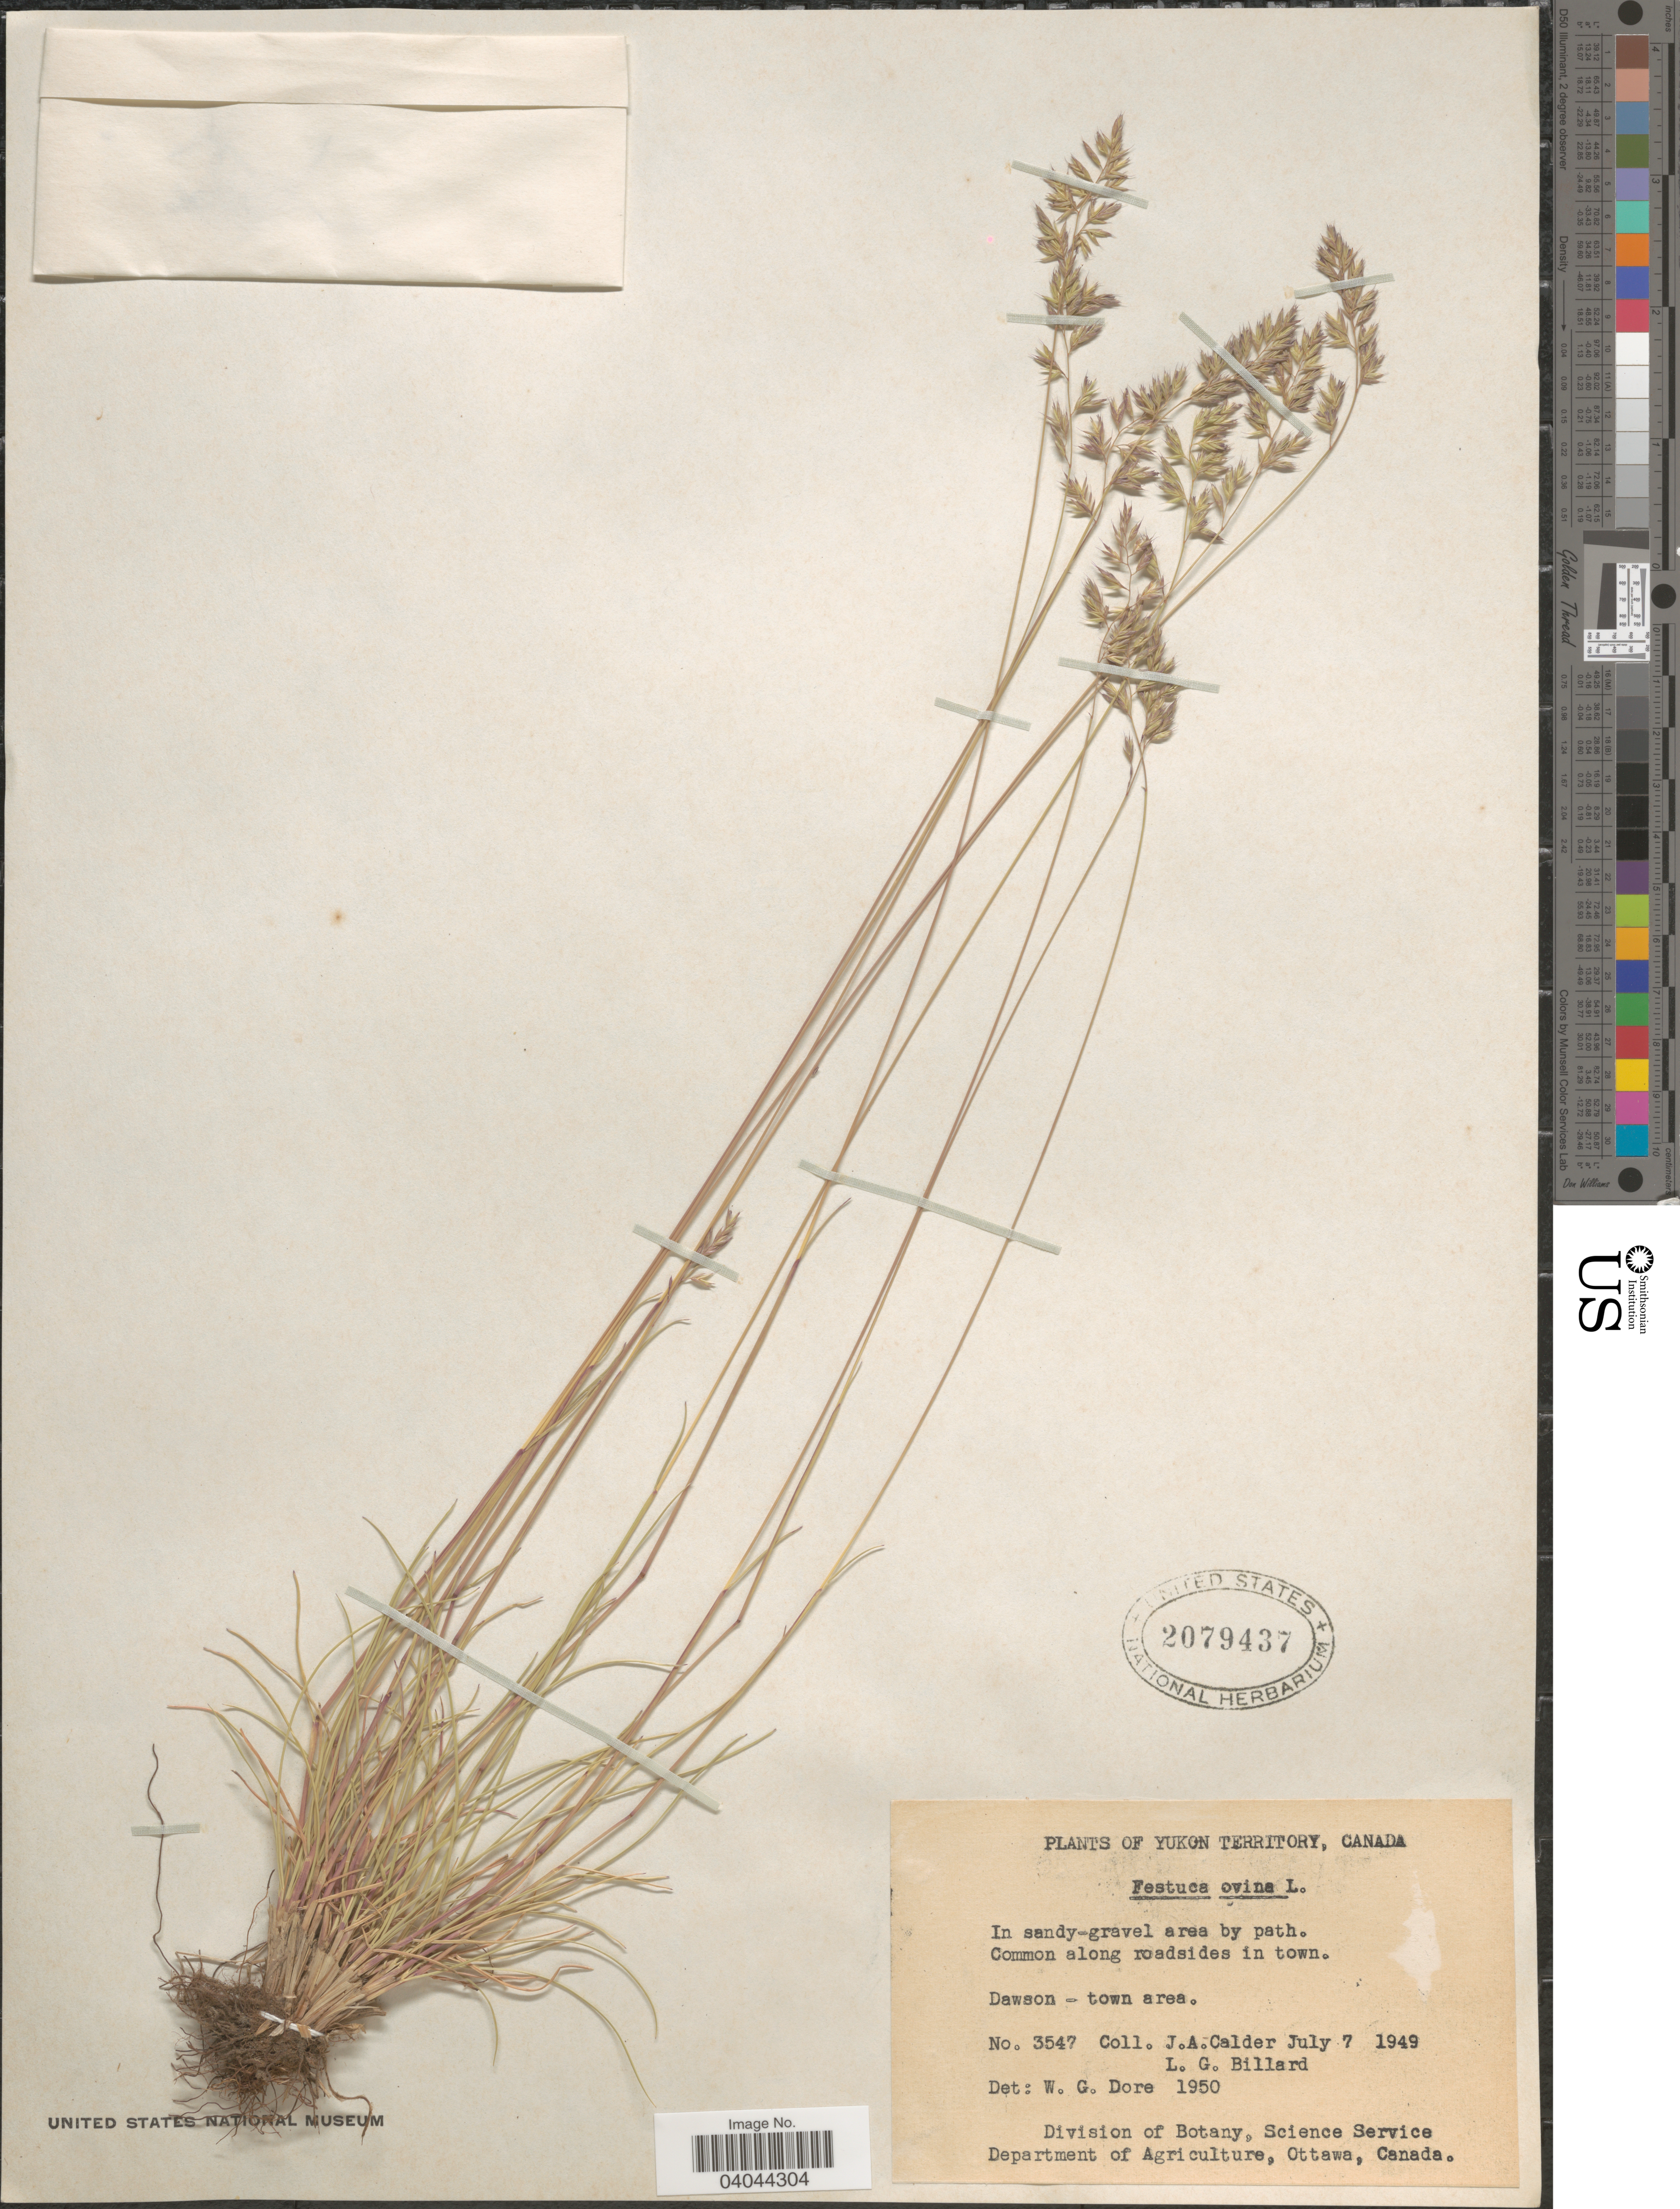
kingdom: Plantae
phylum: Tracheophyta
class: Liliopsida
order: Poales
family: Poaceae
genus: Festuca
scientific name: Festuca ovina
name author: L.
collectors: J. A. Calder & L. Billard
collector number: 3547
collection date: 1949-07-07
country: Canada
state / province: Yukon Territory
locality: In sandy-gravel area by path. Along roadsides in town. Dawson - town area.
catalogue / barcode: US 2079437